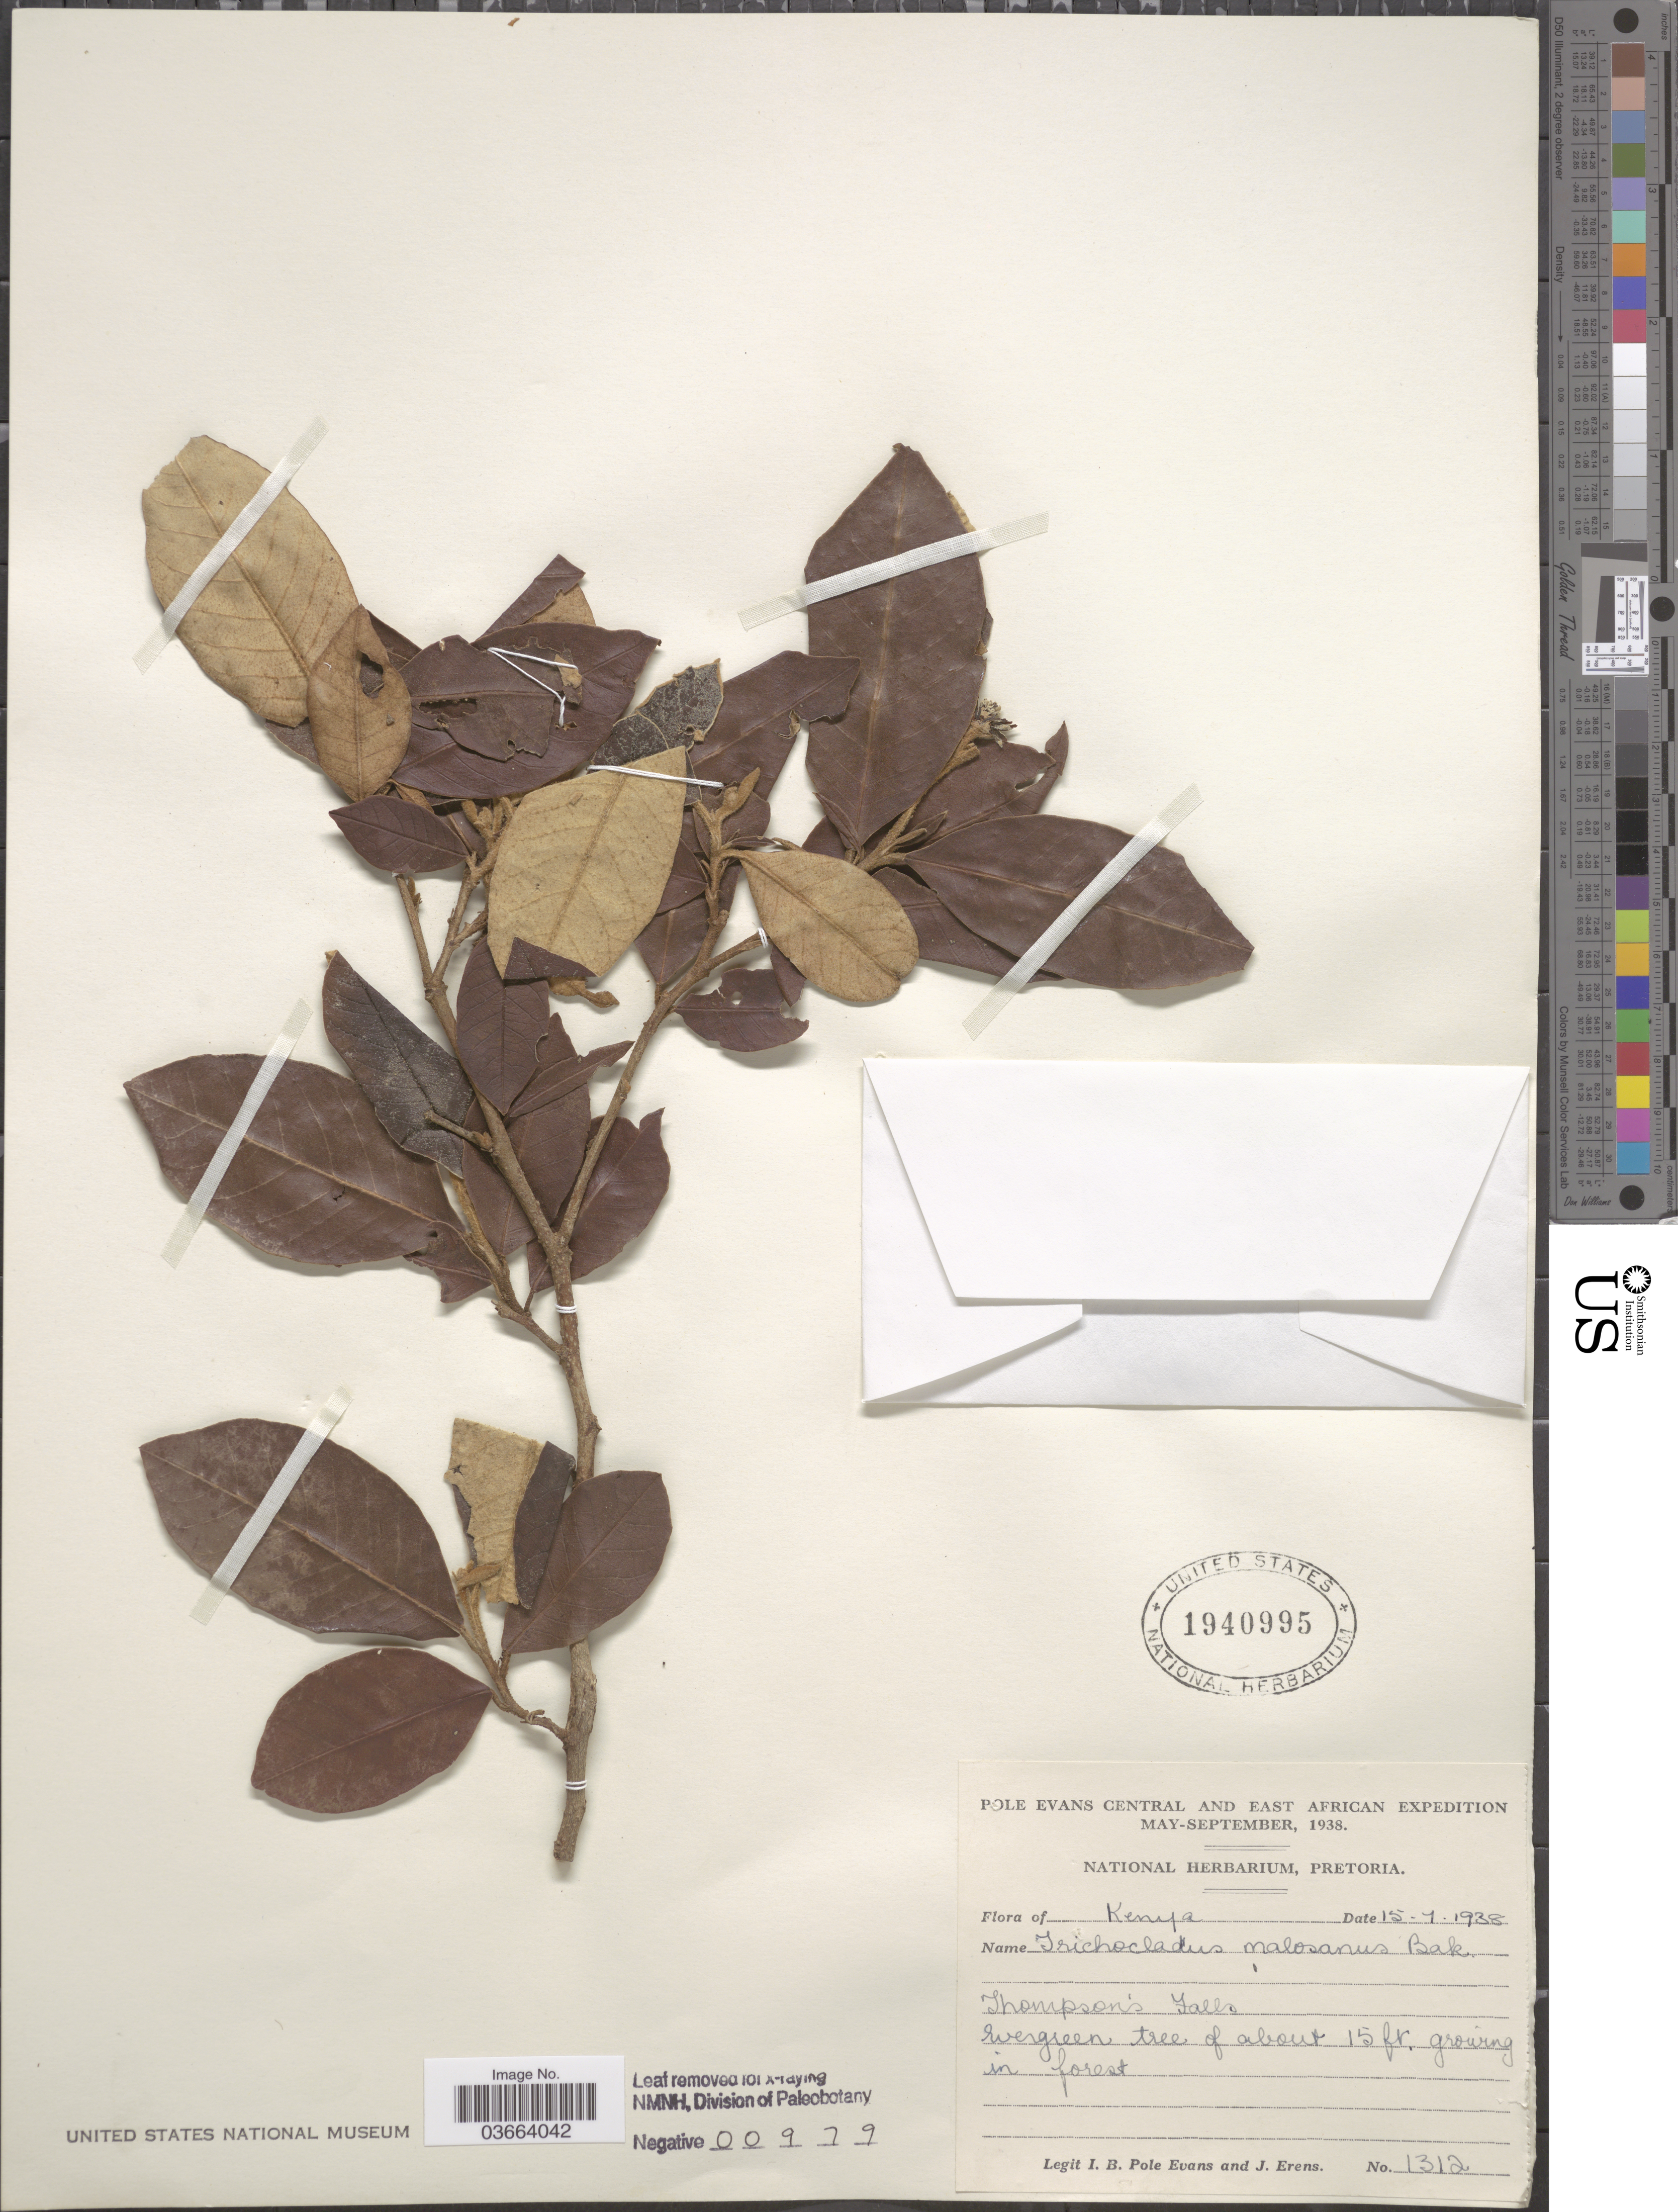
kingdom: Plantae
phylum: Tracheophyta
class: Magnoliopsida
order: Saxifragales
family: Hamamelidaceae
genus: Trichocladus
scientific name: Trichocladus malosanus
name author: Baker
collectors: I. B. Pole-Evans & J. Erens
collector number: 1312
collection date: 1938-07-15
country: Kenya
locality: Central and East African. Thompson Falls.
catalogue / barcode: US 1940995